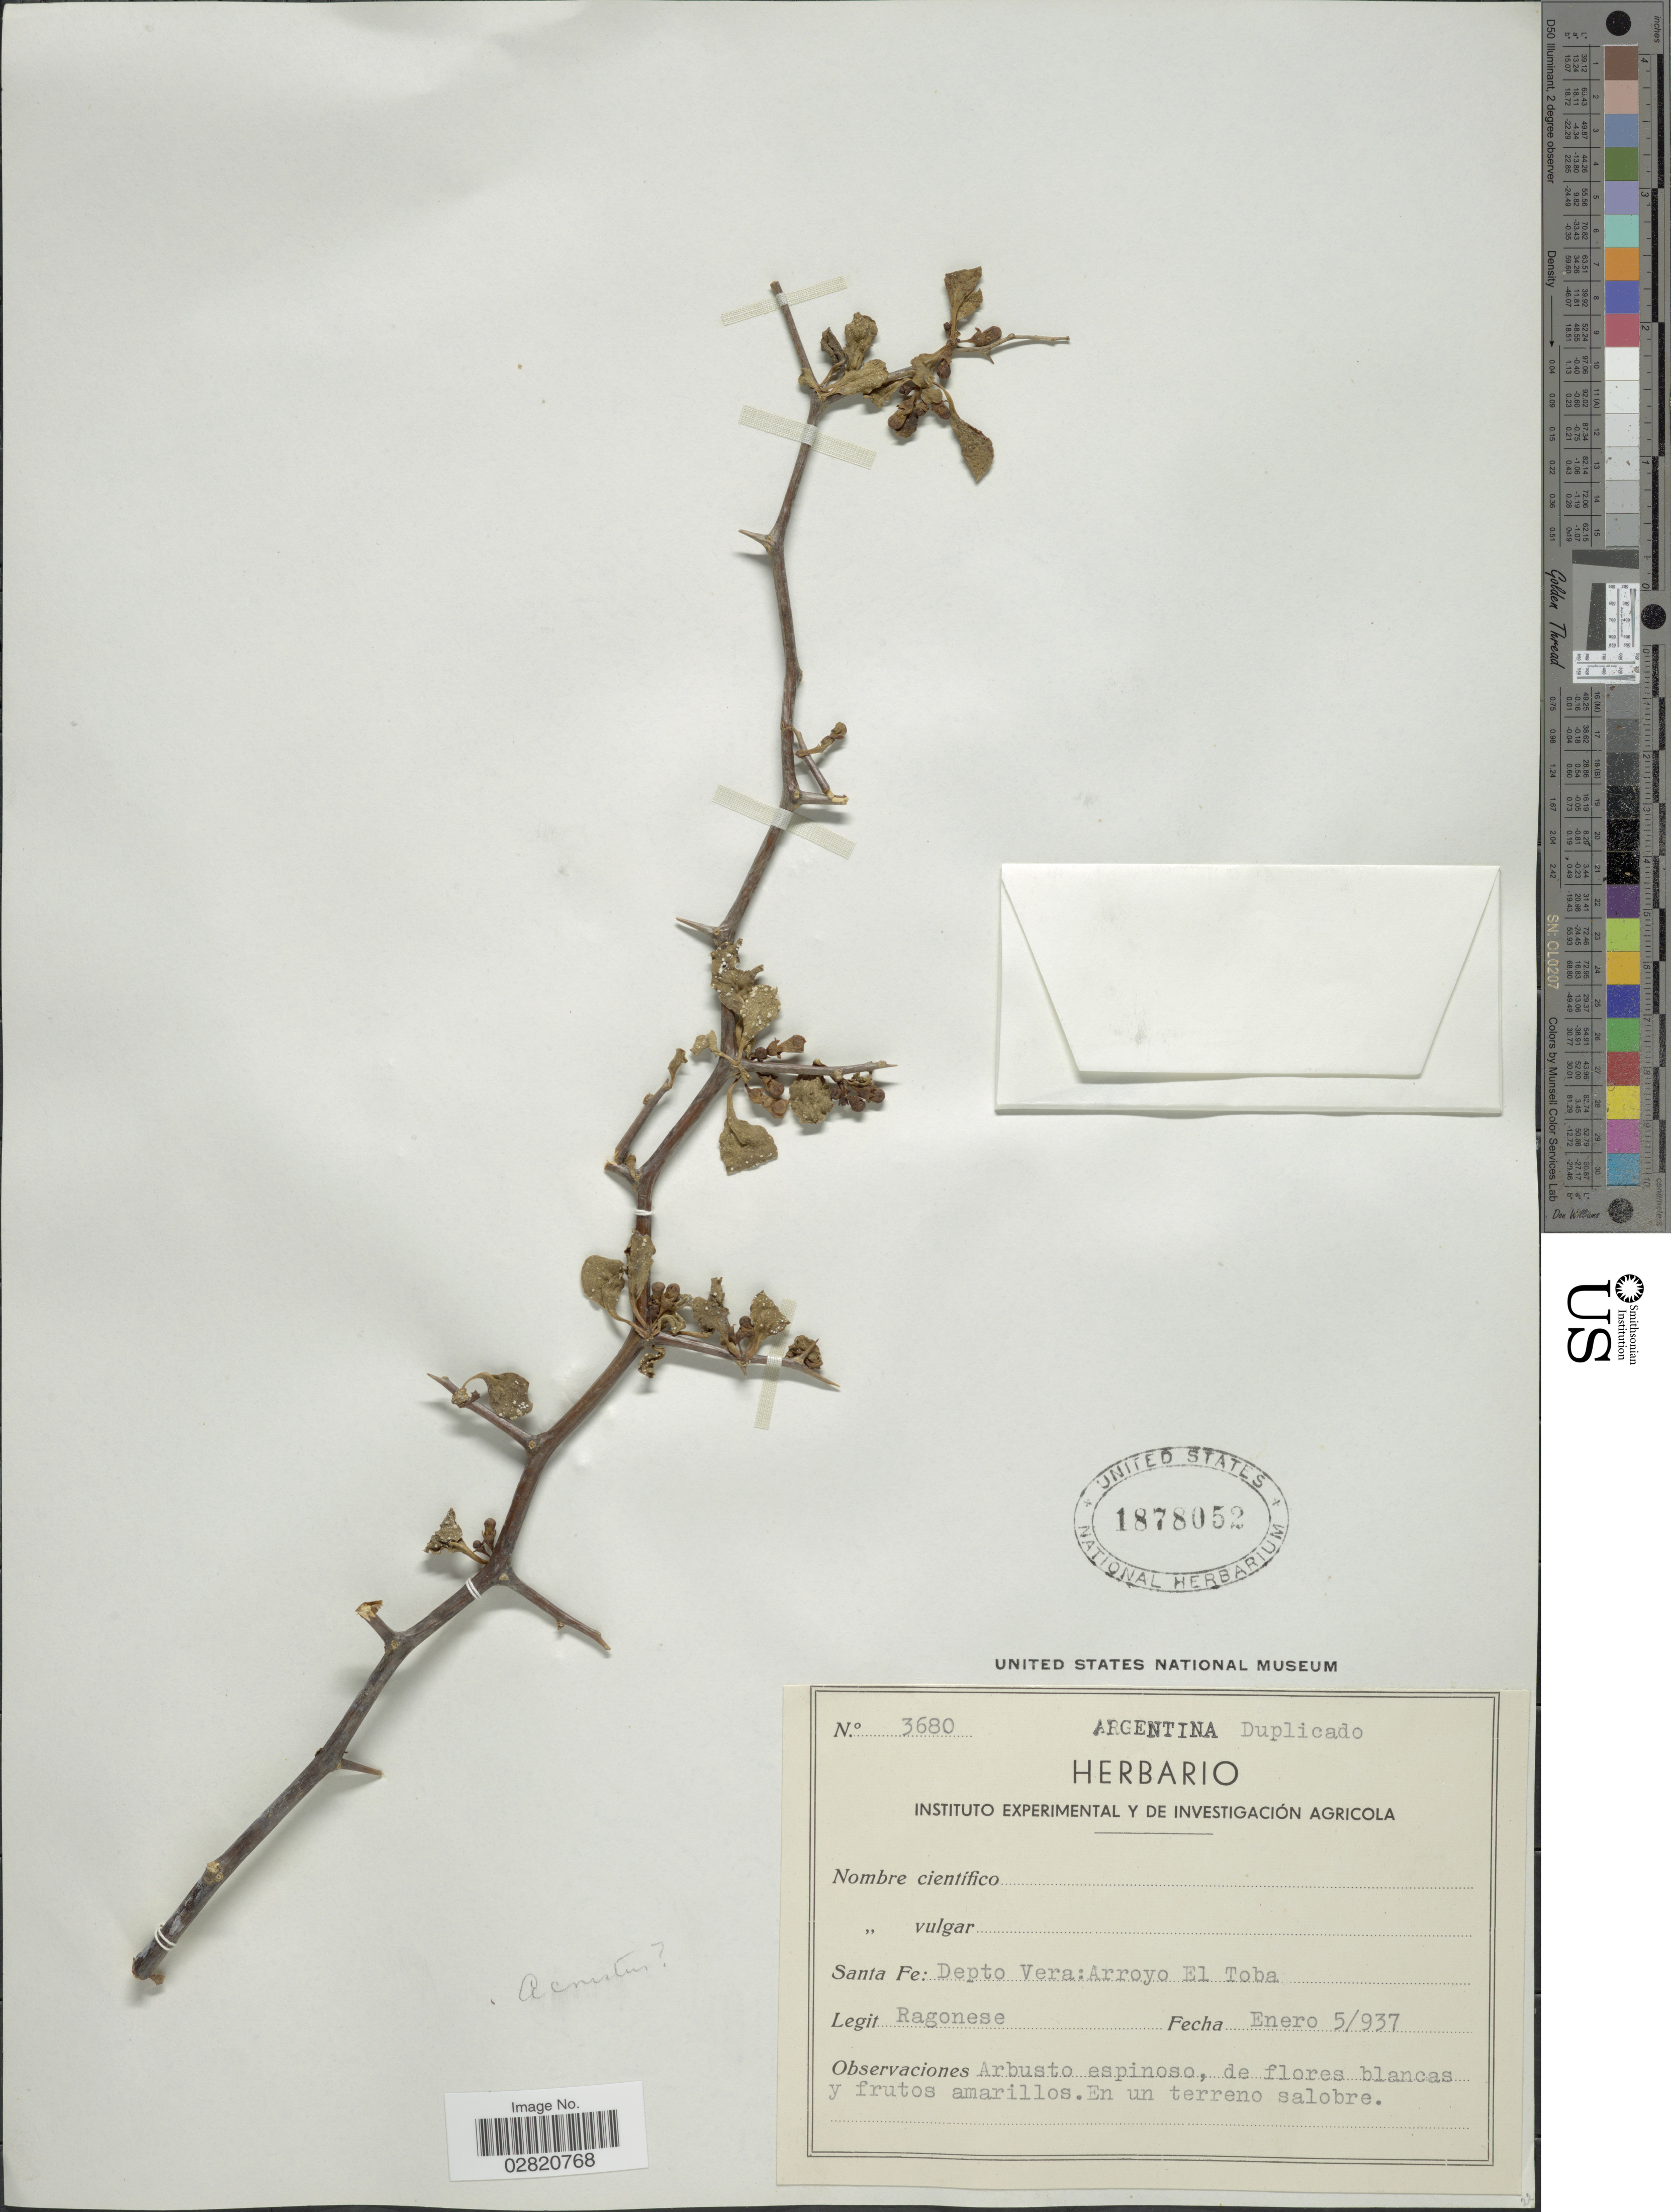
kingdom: Plantae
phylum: Tracheophyta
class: Magnoliopsida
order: Solanales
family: Solanaceae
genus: Grabowskia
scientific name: Grabowskia sp.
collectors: Ragonese, --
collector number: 3680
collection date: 1937-01-05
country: Argentina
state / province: Santa Fe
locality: Depto Vera: Arroyo El Toba.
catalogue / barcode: US 1878052